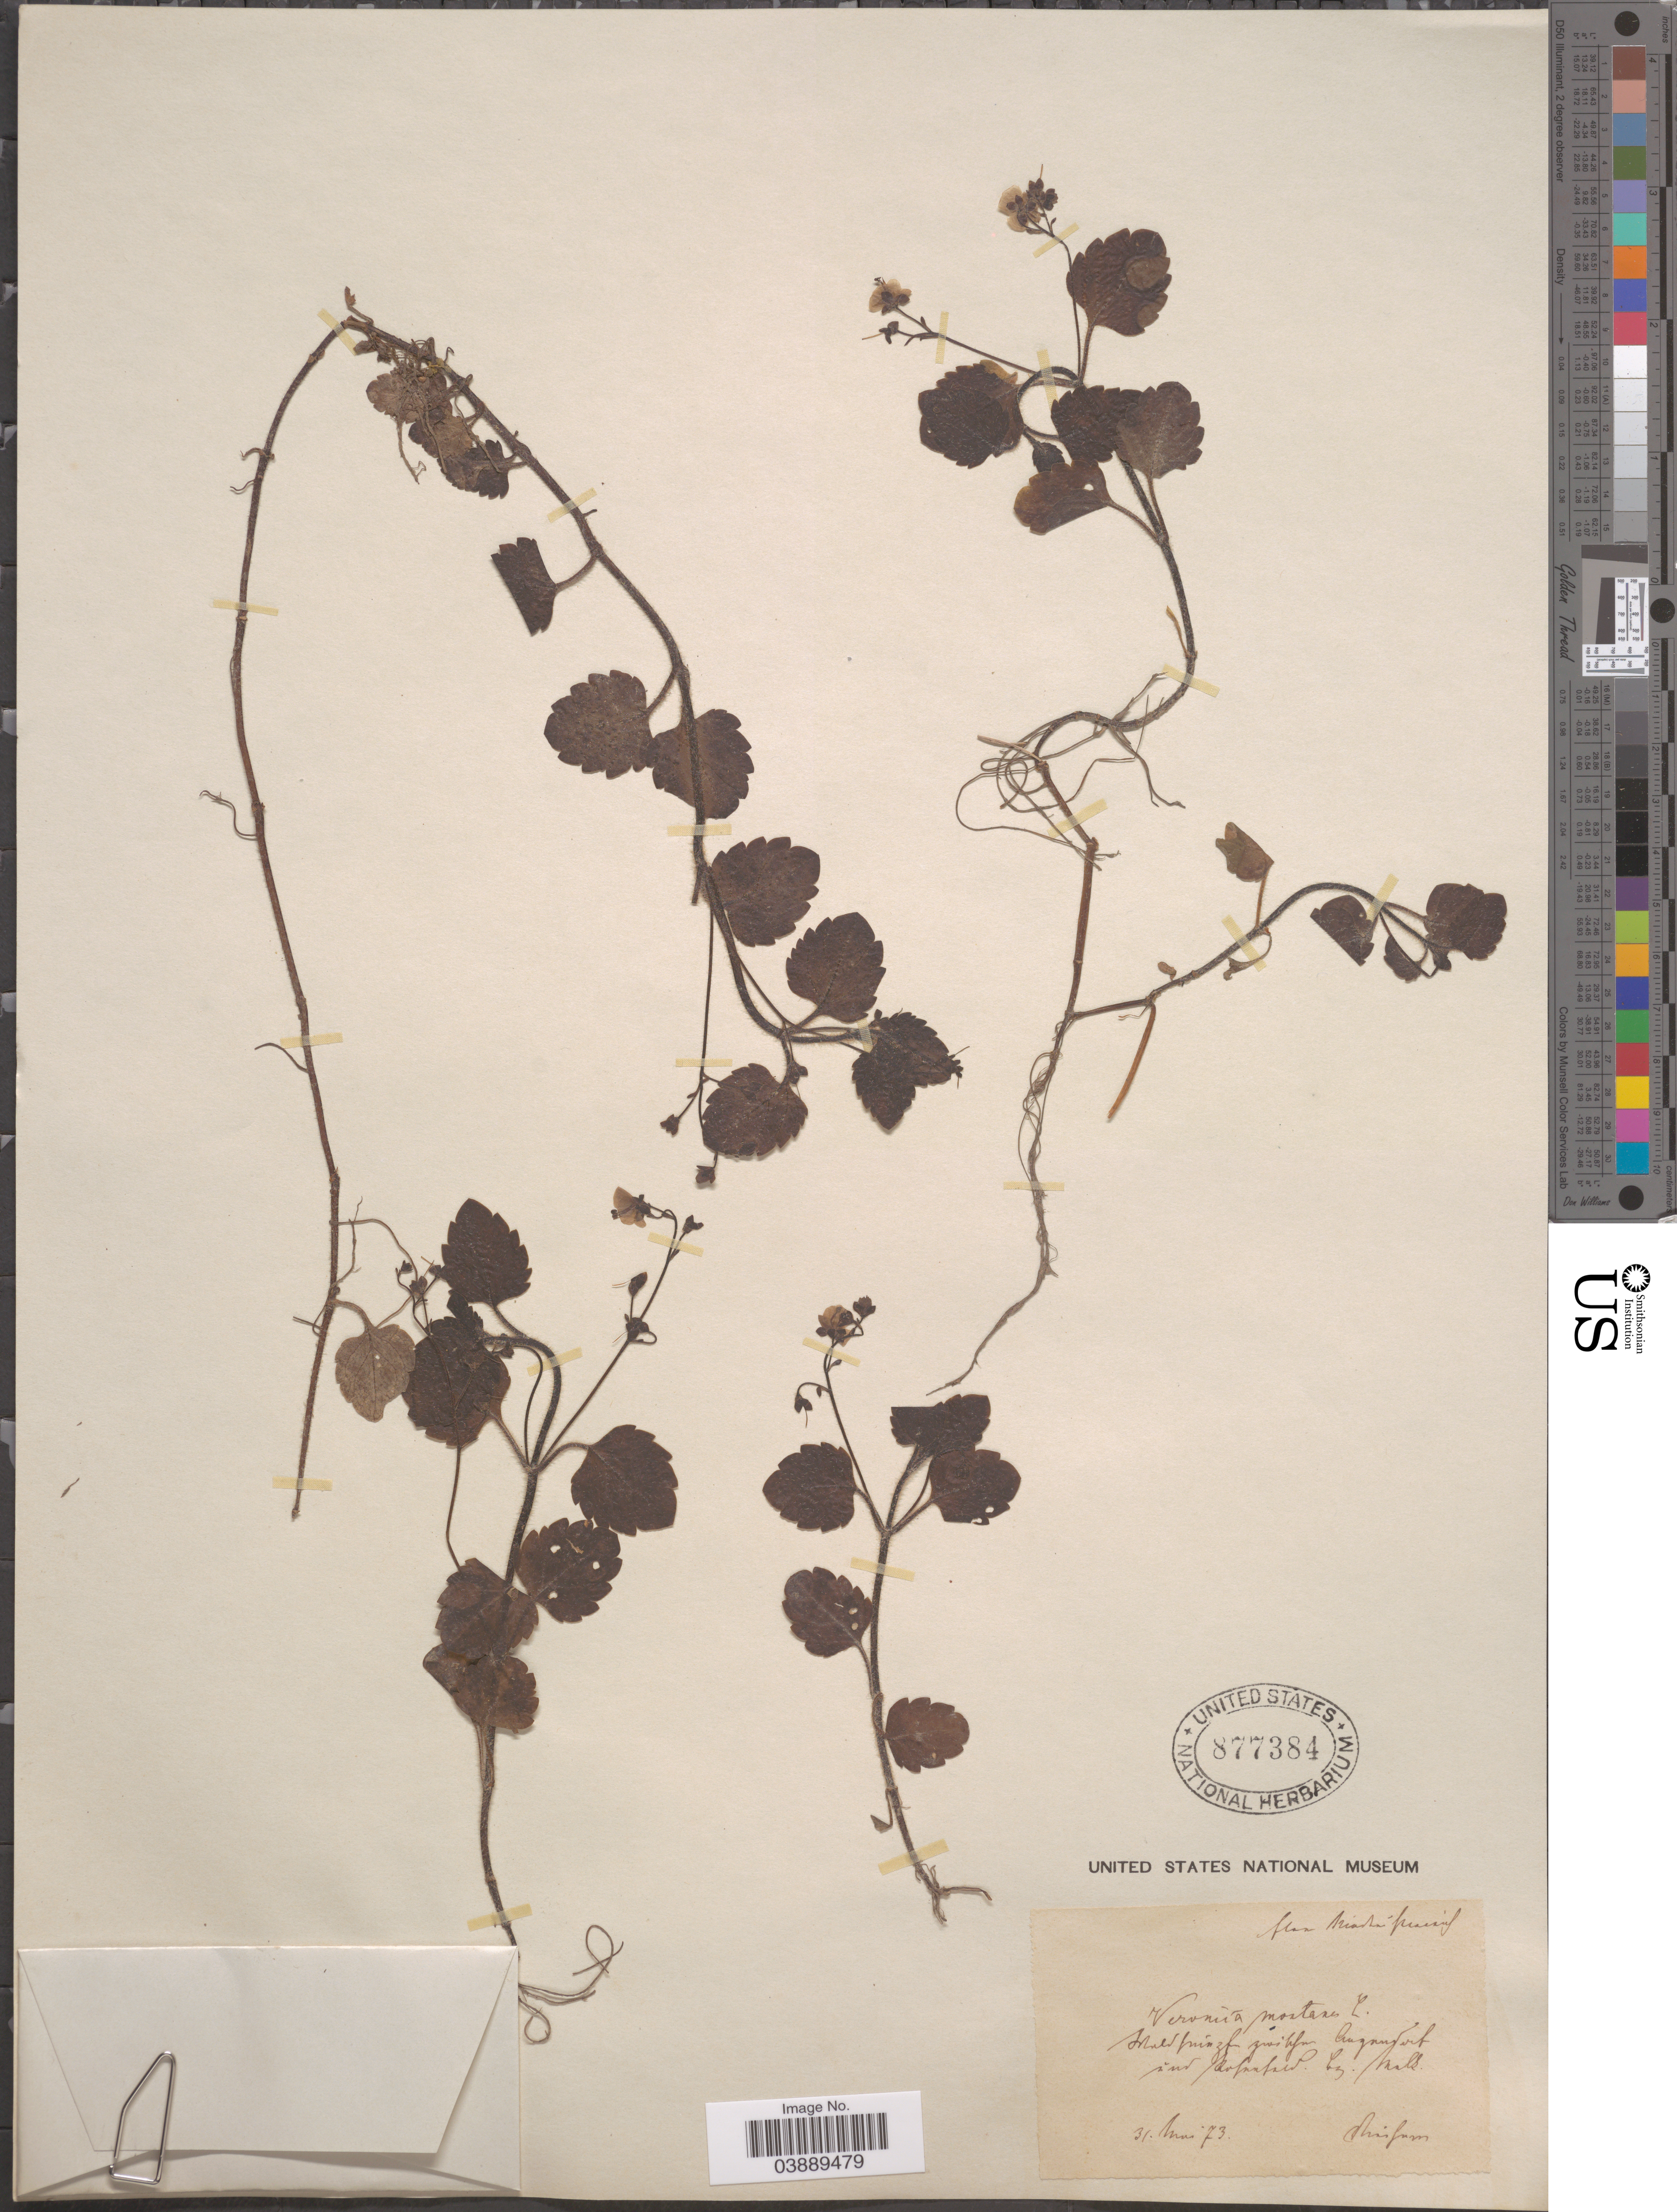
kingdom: Plantae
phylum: Tracheophyta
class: Magnoliopsida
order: Lamiales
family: Plantaginaceae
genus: Veronica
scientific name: Veronica montana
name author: L.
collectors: F. Vierhapper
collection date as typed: Transcribed d/m/y: 31/5/73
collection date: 1873-05-31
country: Austria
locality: Flora Niederösterreich, Waldsümpfe zwischen Anzendorf und Rosenfeld, Bez. Melk.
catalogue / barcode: US 877384